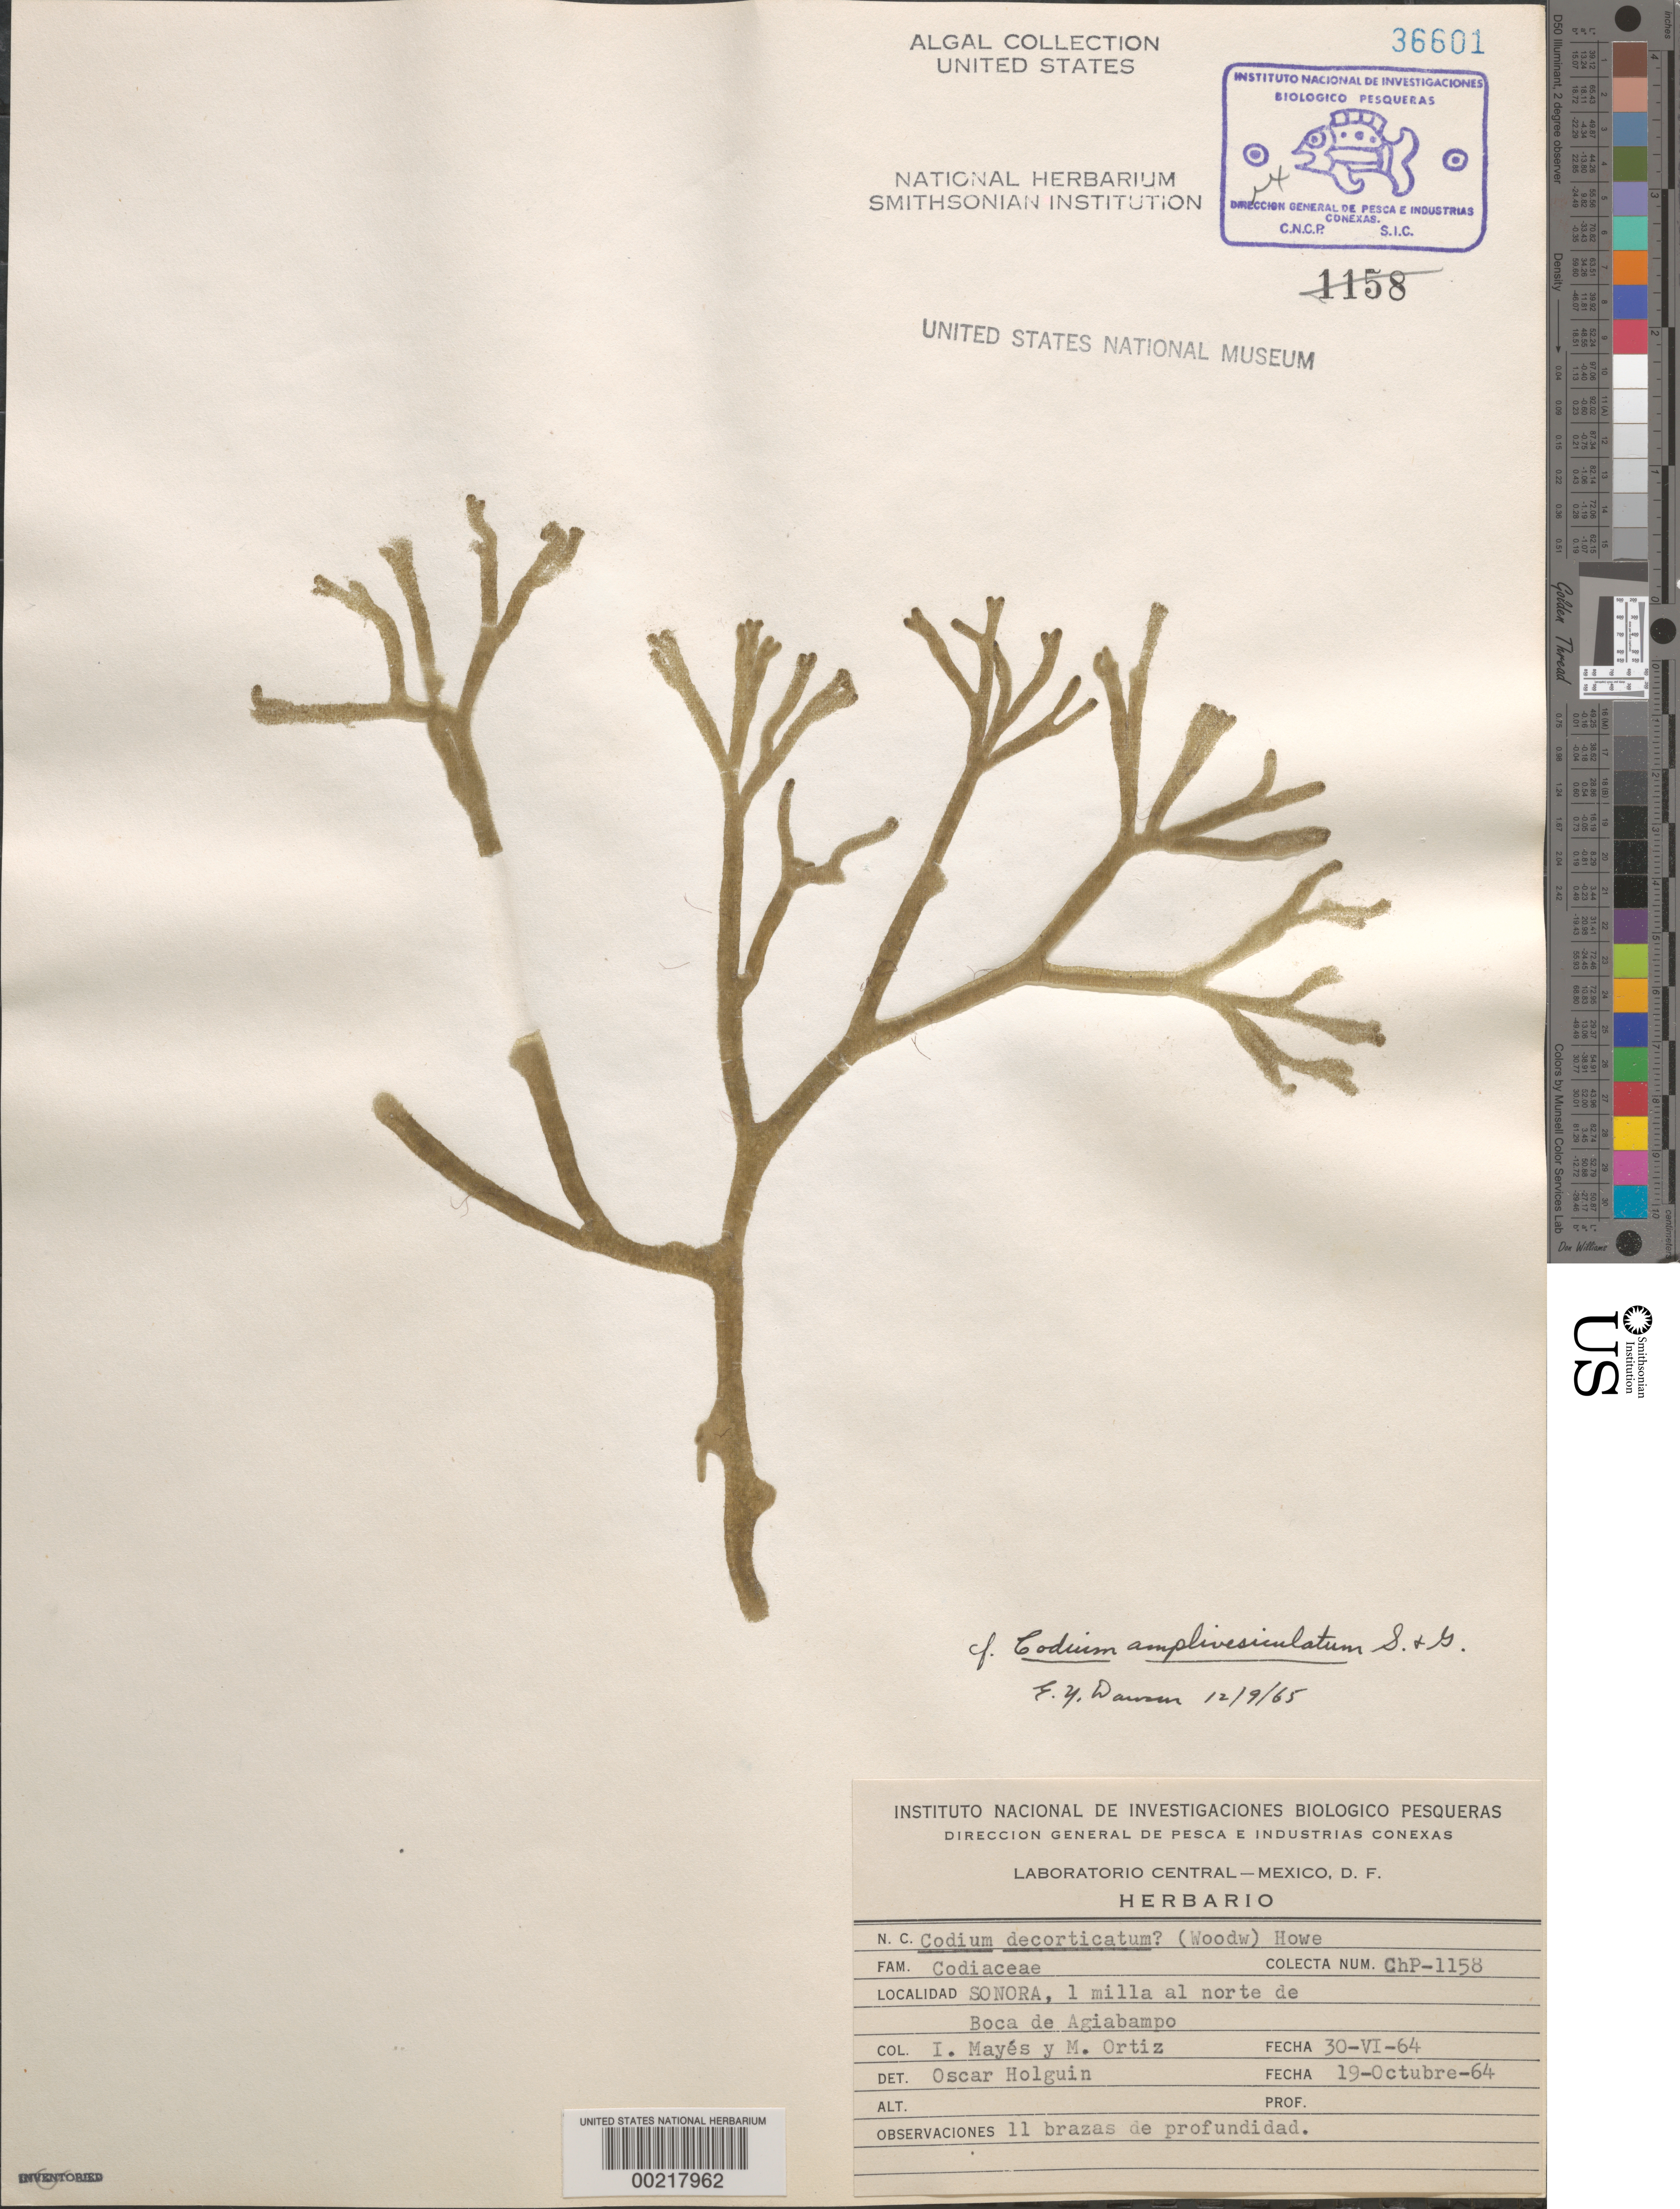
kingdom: Plantae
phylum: Chlorophyta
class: Ulvophyceae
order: Bryopsidales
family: Codiaceae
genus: Codium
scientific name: Codium amplivesiculatum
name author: Setch. & N.L. Gardner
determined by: Dawson, E. Y.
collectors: I. Mayes & M. Ortiz Q.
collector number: Chp-1158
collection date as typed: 30 Jun 1964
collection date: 1964-06-30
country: Mexico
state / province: Sonora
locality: North of Boca de Agiabampo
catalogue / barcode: US 36601